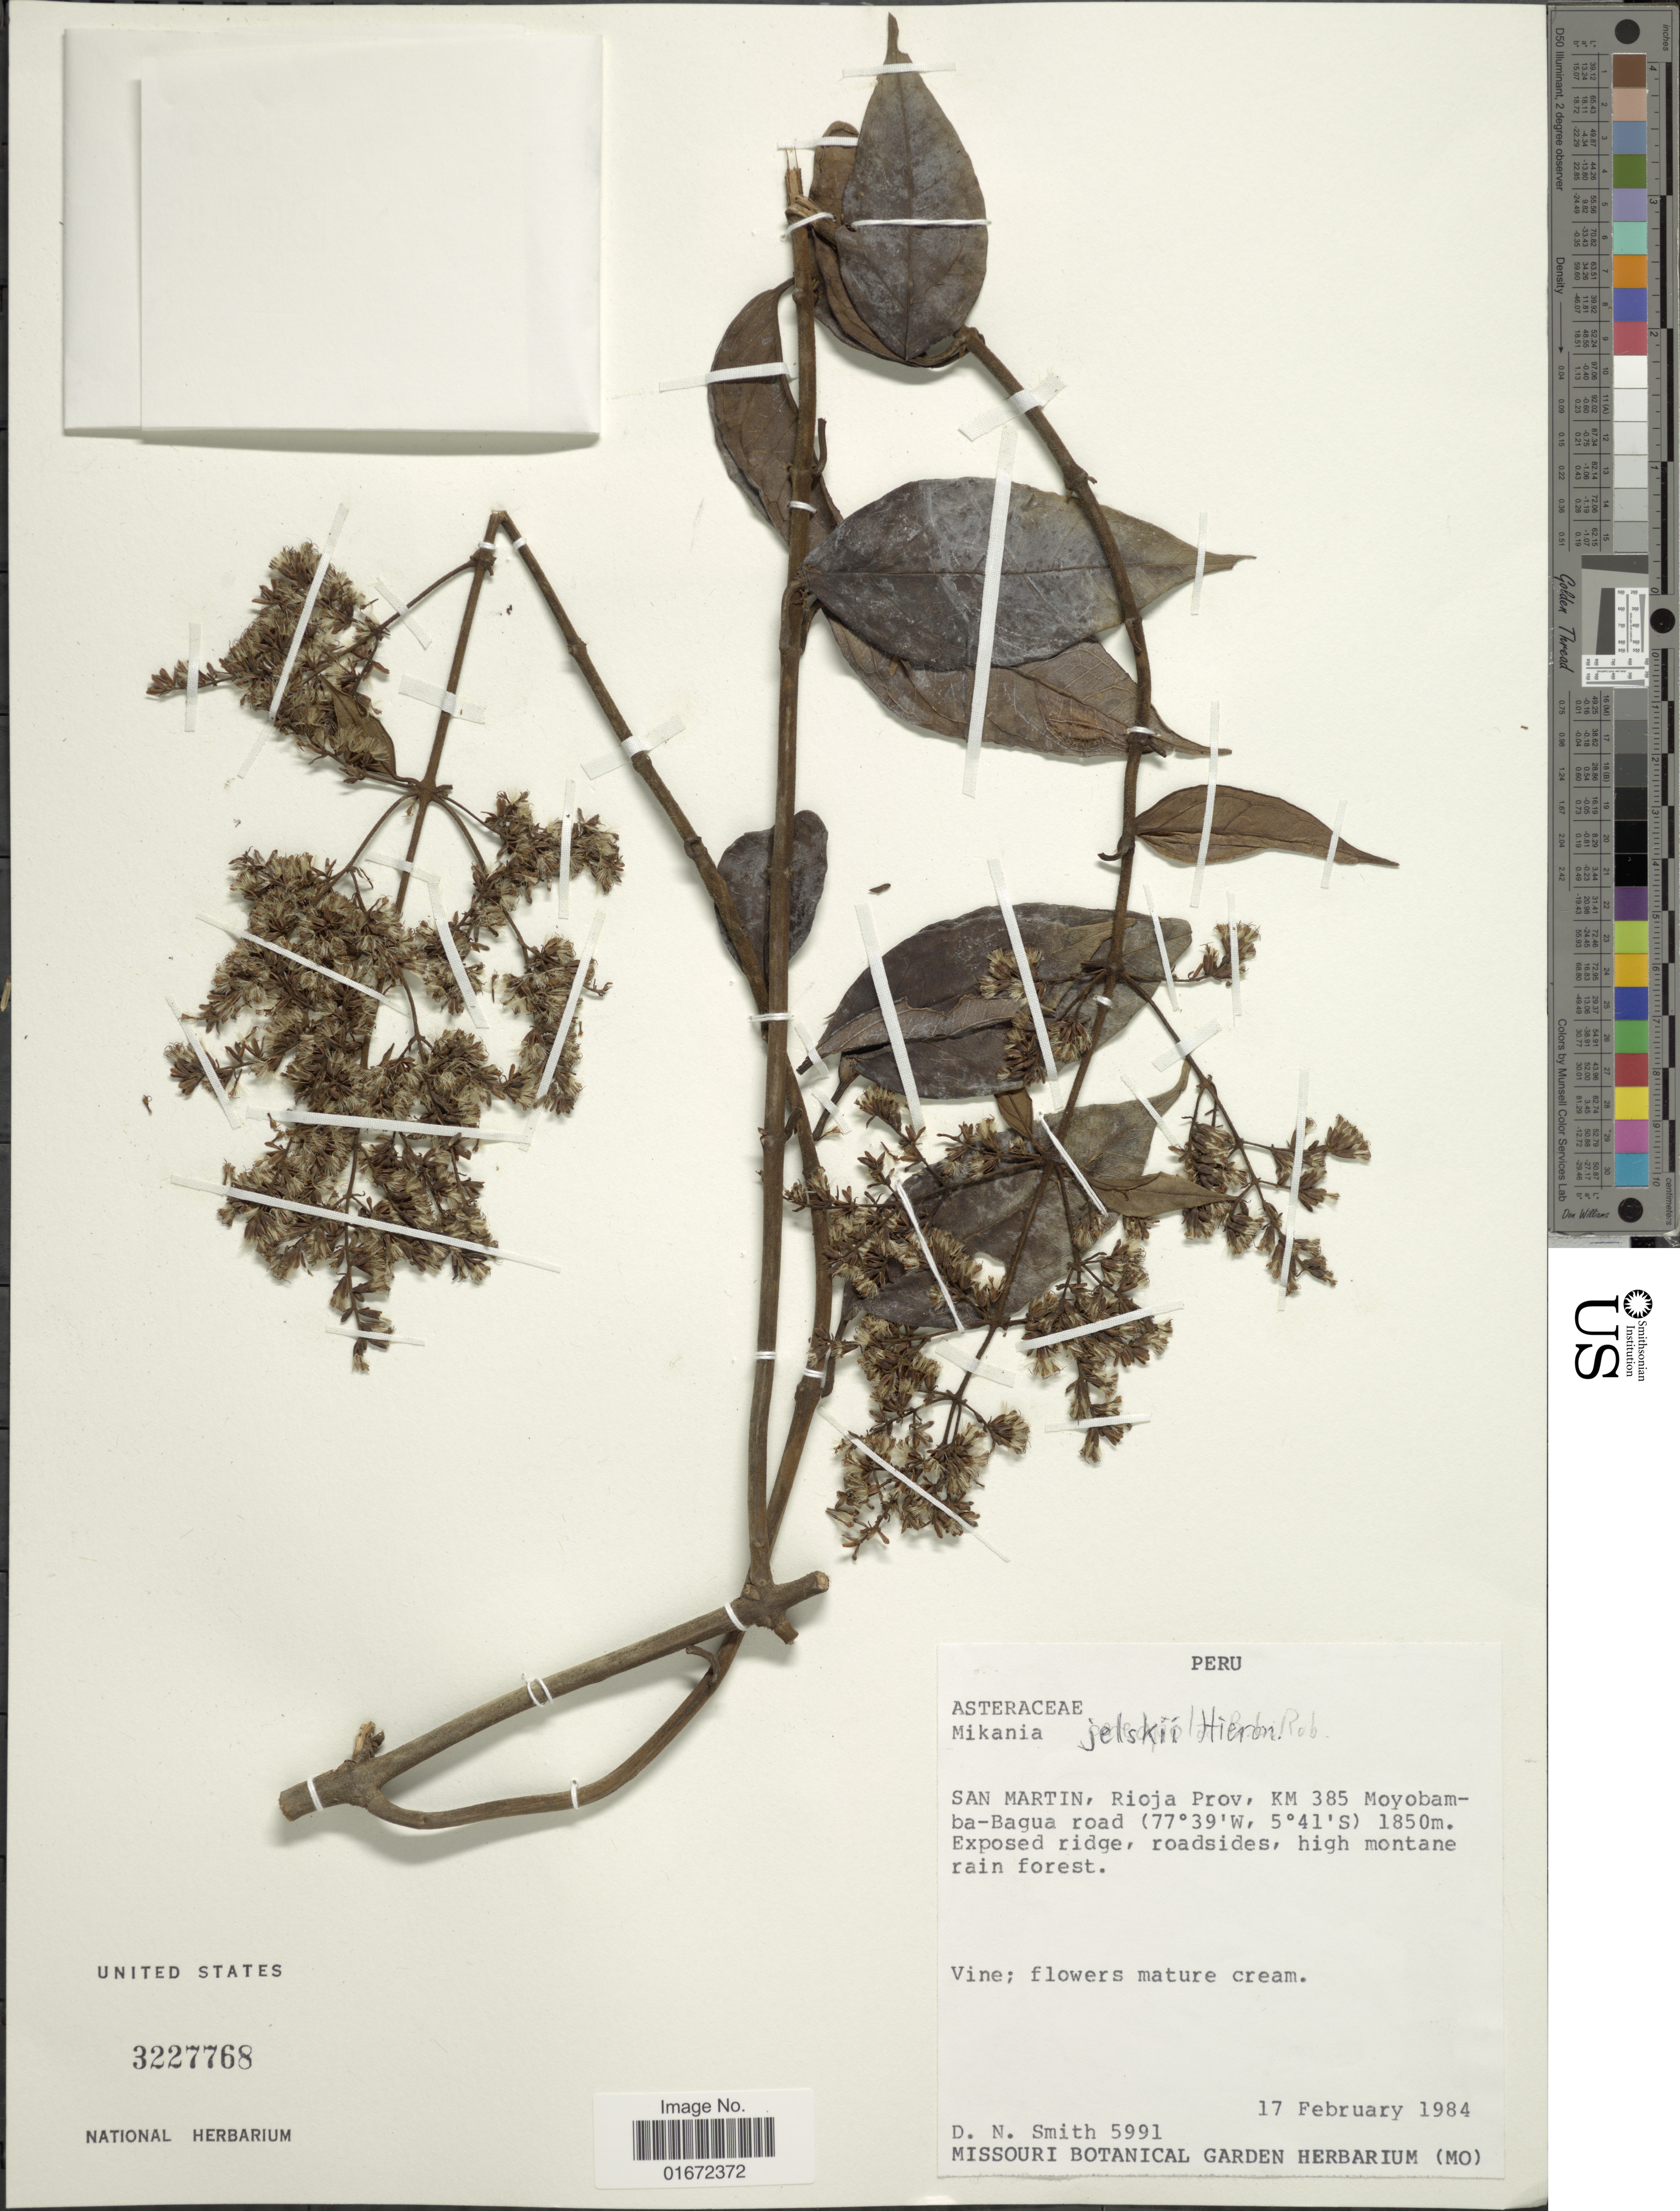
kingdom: Plantae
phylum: Tracheophyta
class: Magnoliopsida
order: Asterales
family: Asteraceae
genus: Mikania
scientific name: Mikania jelskii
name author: Hieron.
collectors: D. Smith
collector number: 5991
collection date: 1984-02-17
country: Peru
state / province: San Martín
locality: San Martin, Rioja Prov, KM 385 Moyobamba-Bagua road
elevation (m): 1850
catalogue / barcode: US 3227768